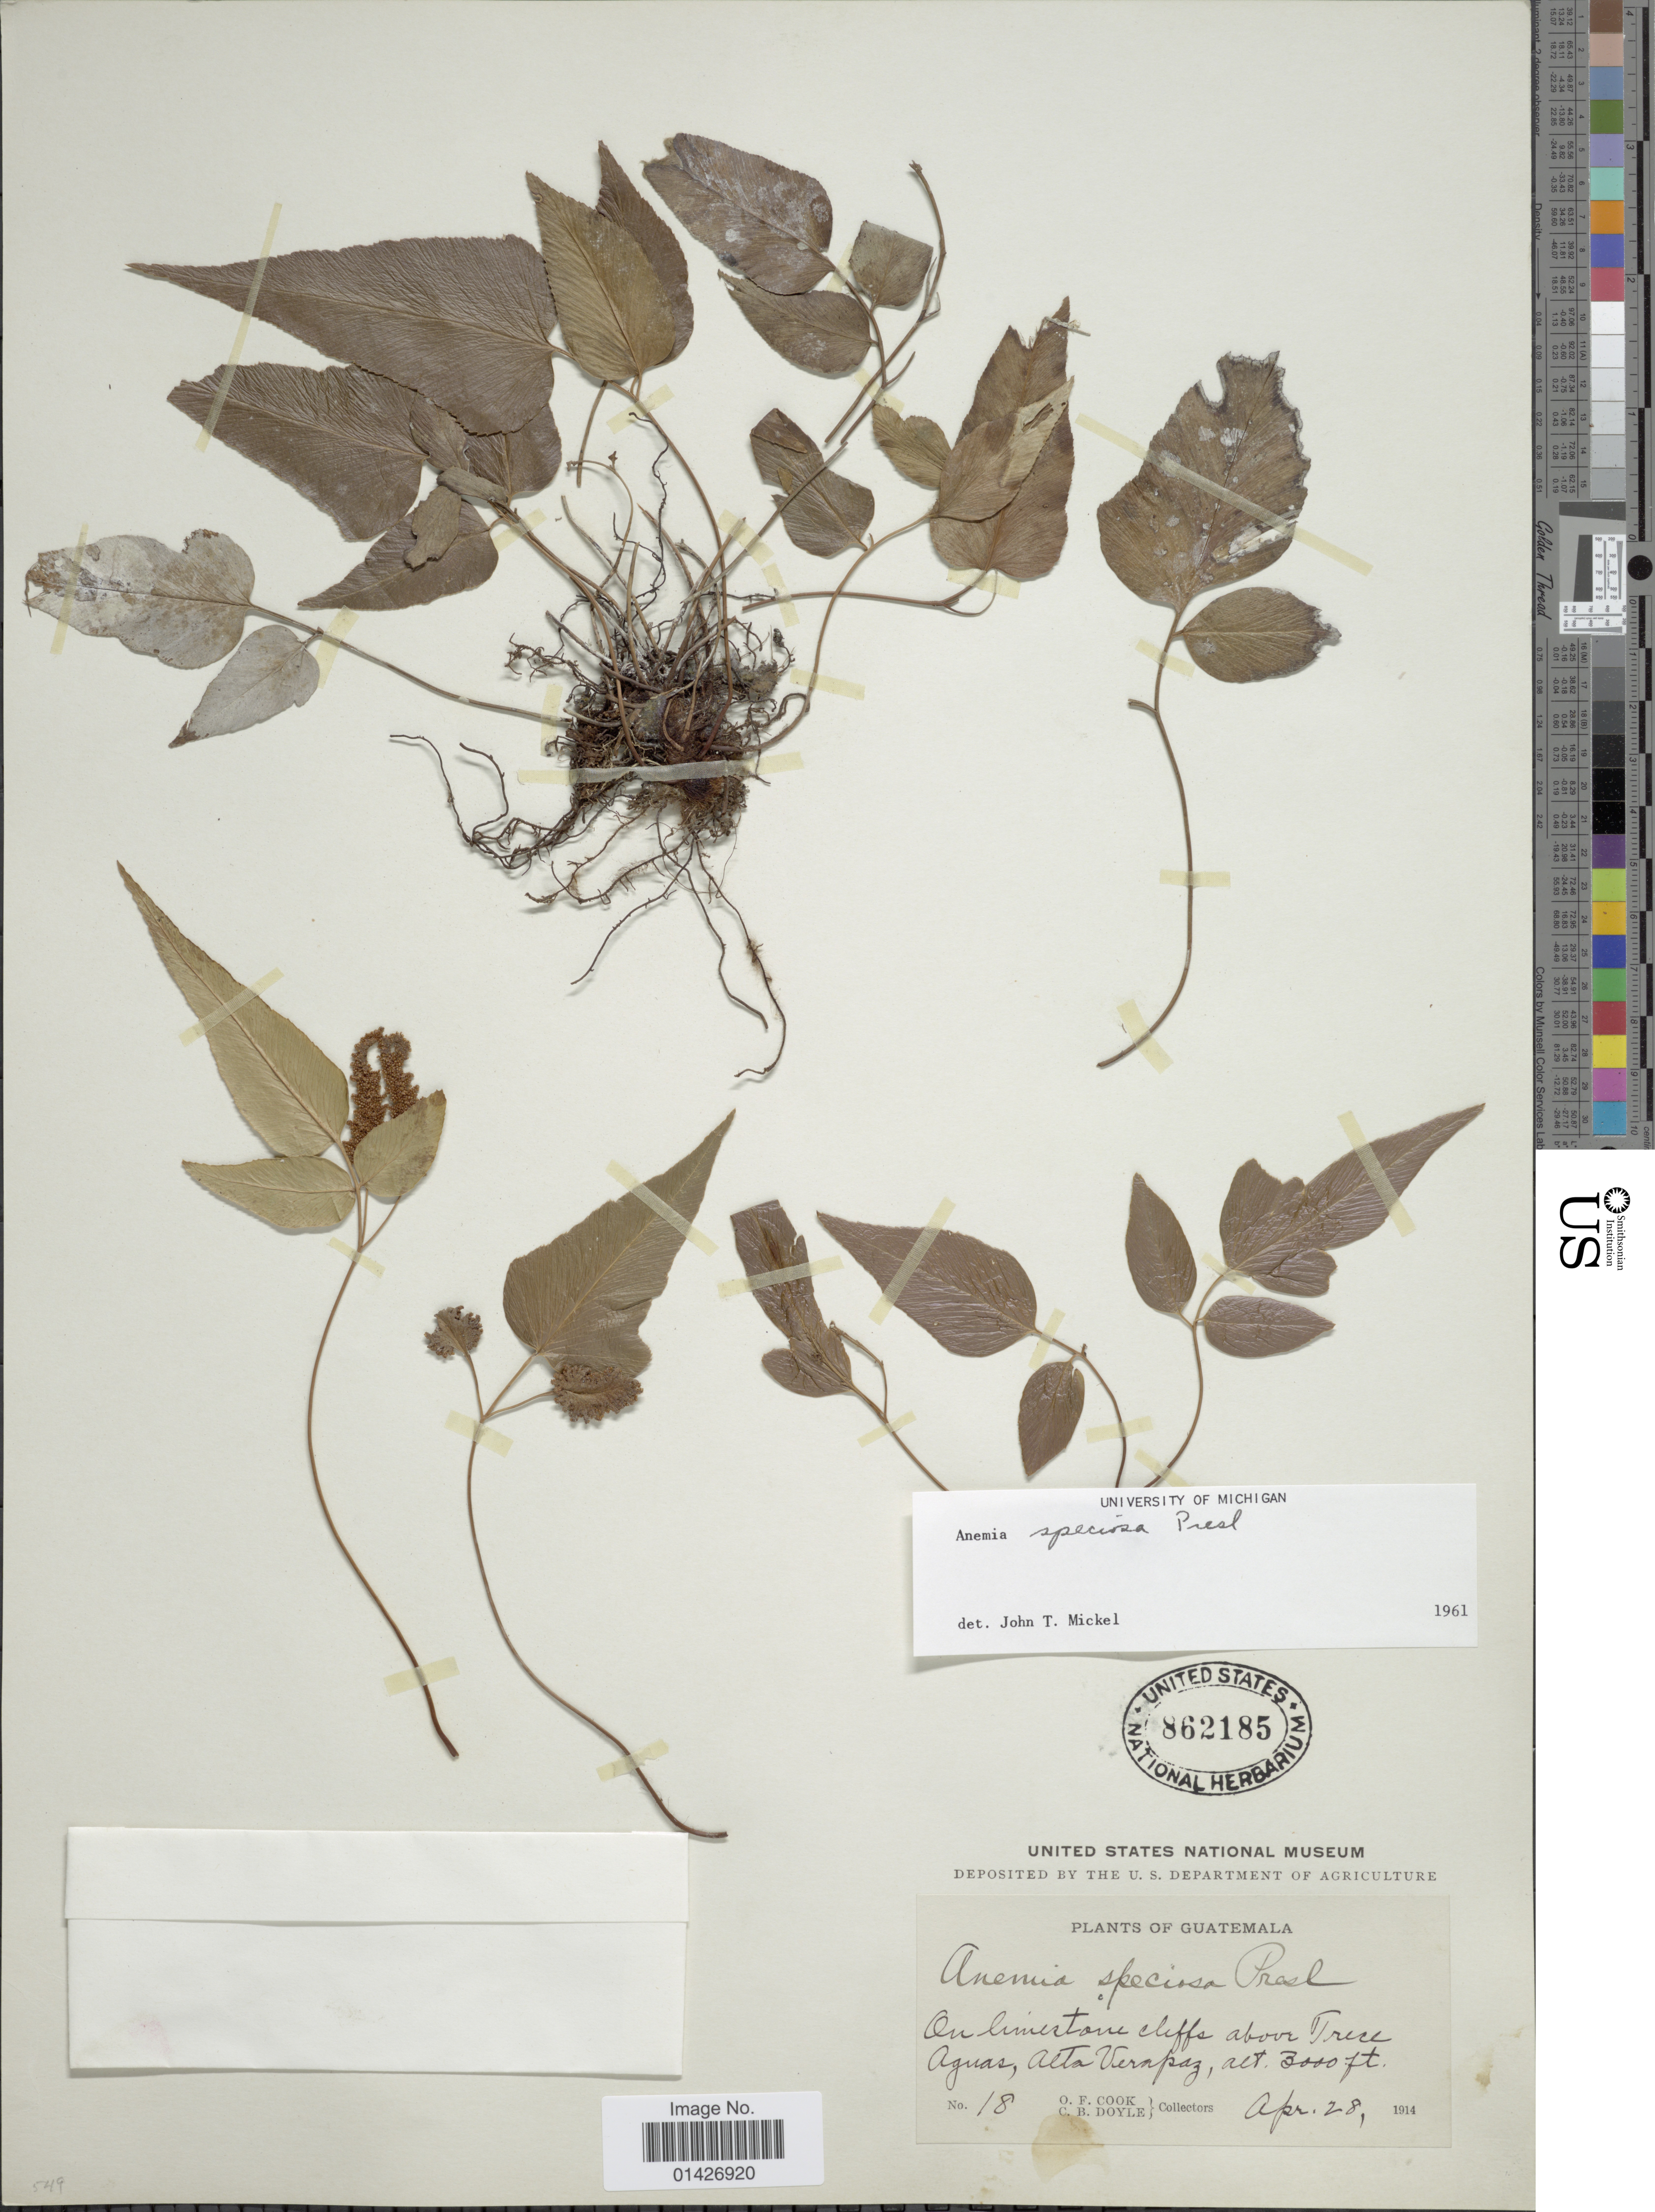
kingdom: Plantae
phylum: Tracheophyta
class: Polypodiopsida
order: Schizaeales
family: Anemiaceae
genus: Anemia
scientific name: Anemia speciosa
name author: C. Presl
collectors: O. F. Cook & C. Doyle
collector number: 18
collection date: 1914-04-28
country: Guatemala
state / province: Alta Verapaz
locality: On limestone cliffs above Trece Aguas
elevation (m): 914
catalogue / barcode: US 862185